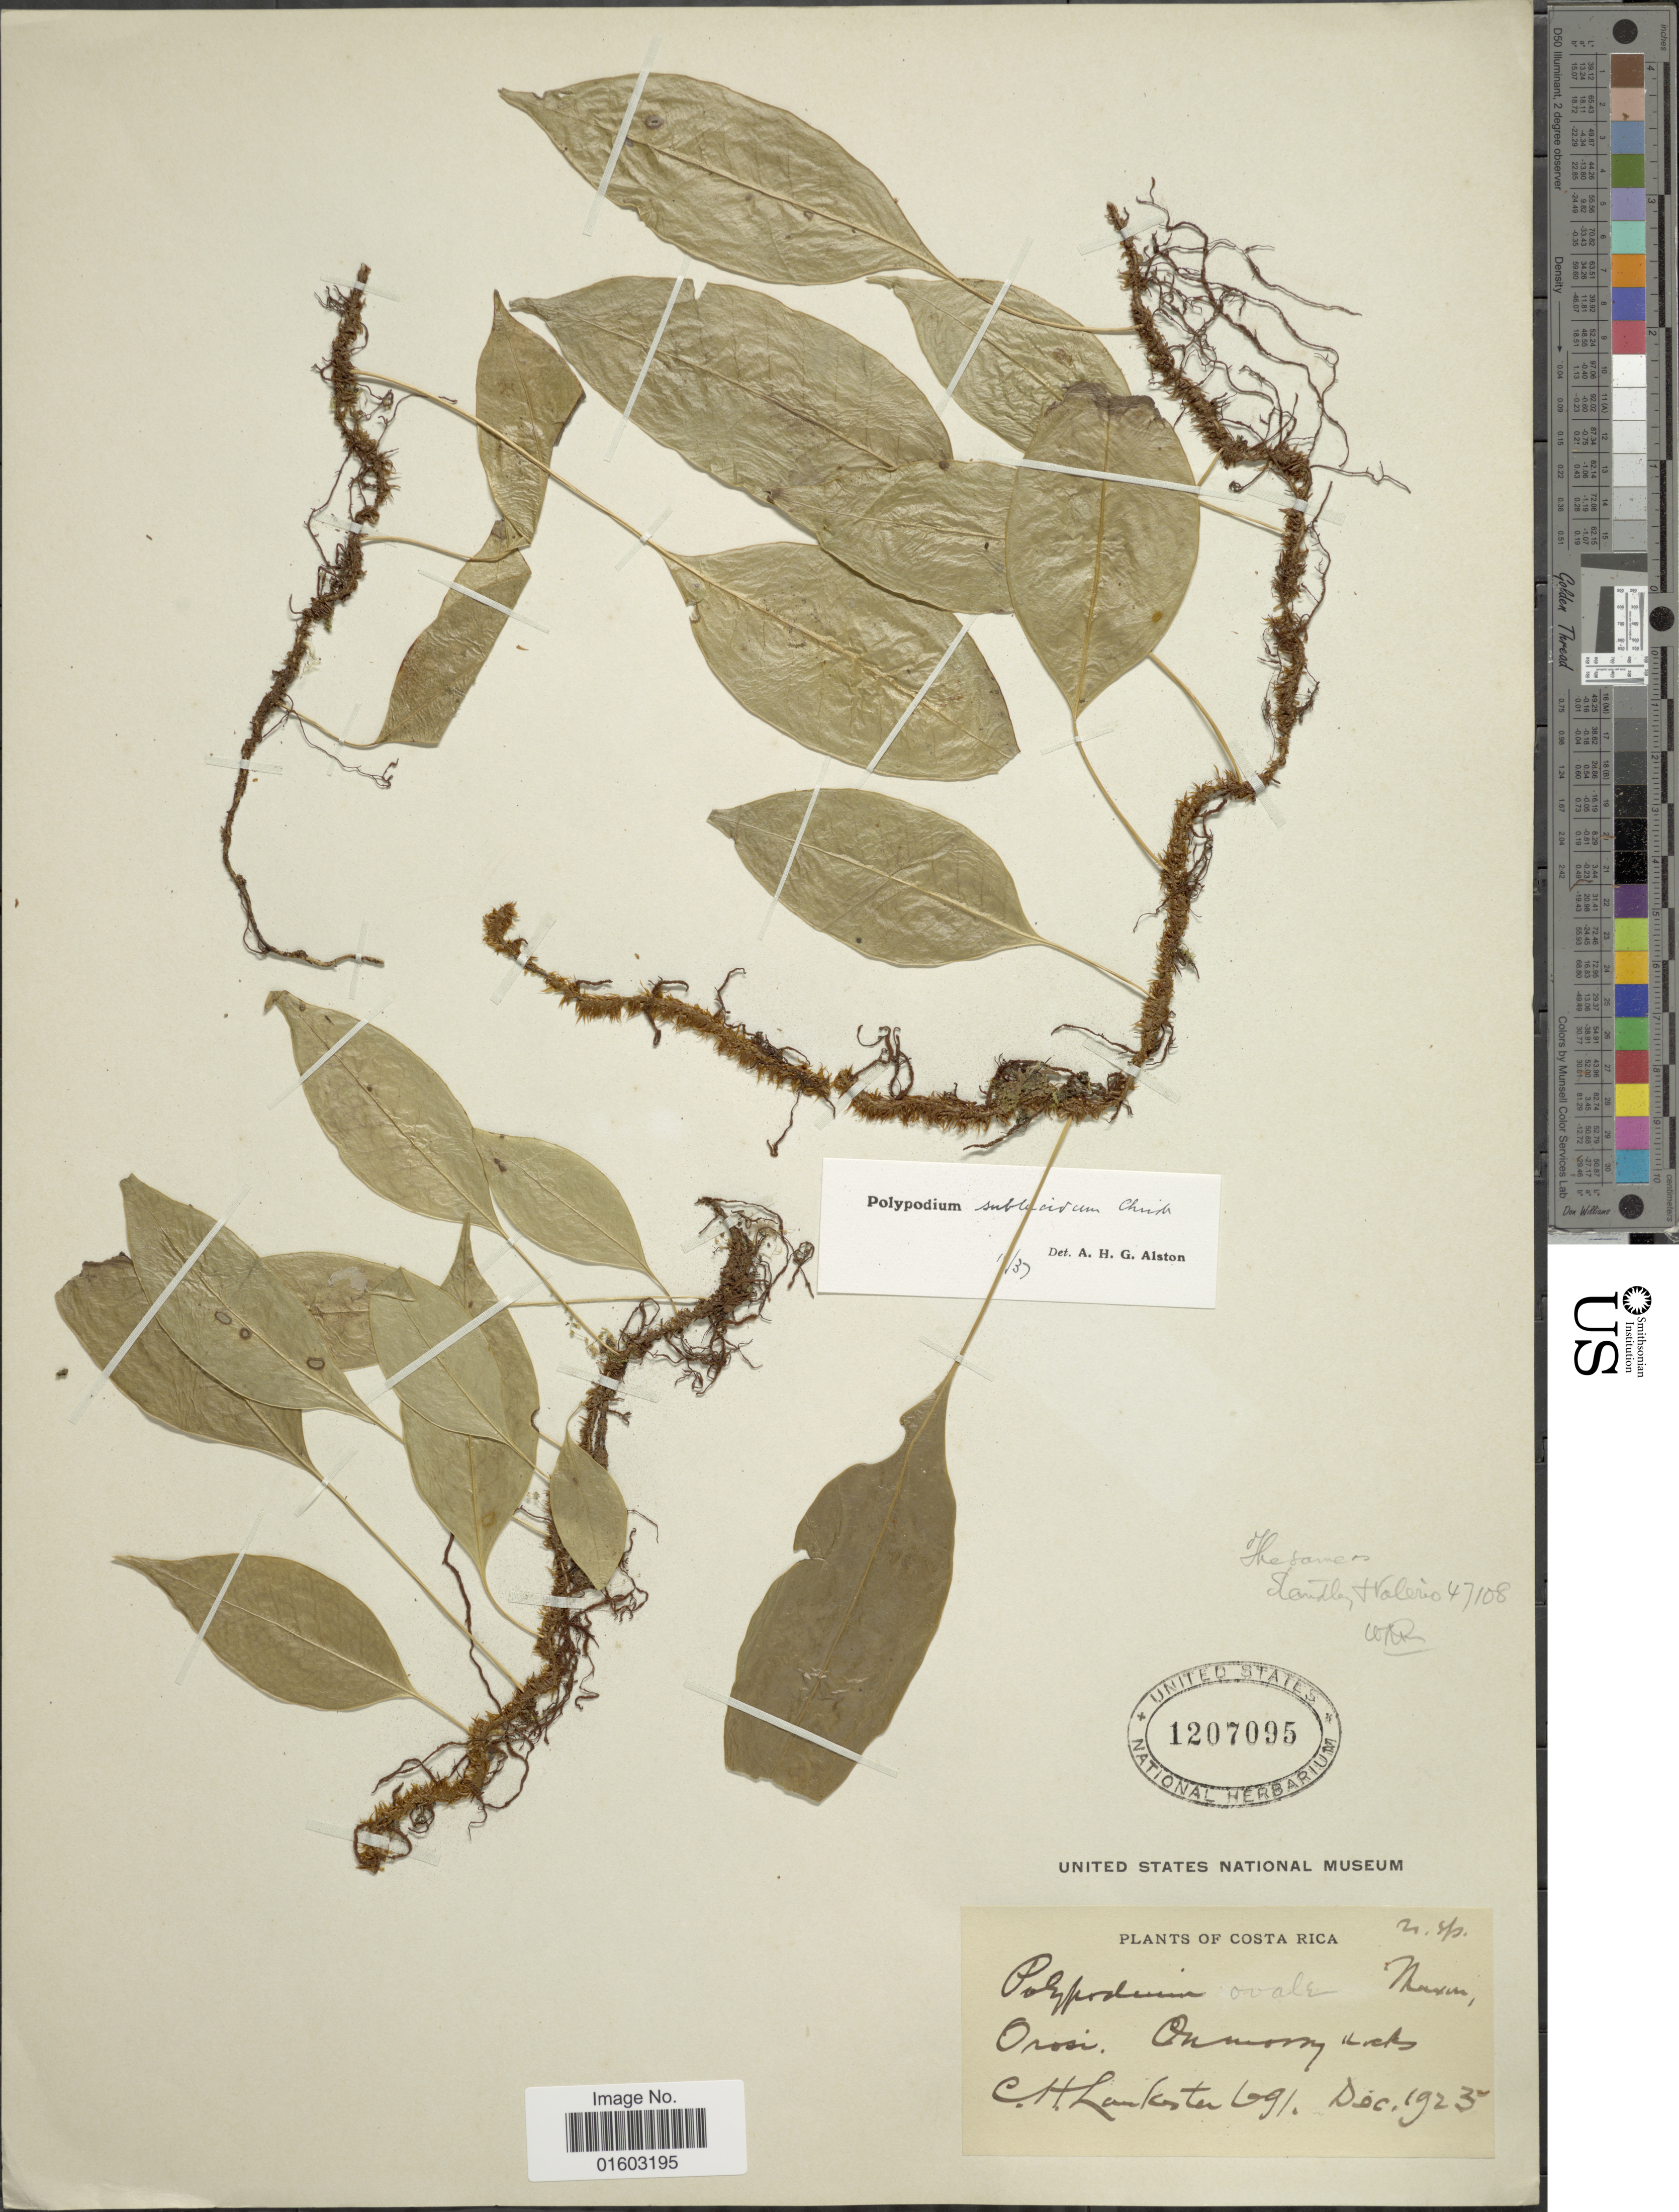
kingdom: Plantae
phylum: Tracheophyta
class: Polypodiopsida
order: Polypodiales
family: Polypodiaceae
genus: Campyloneurum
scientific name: Campyloneurum sublucidum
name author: (Christ) Ching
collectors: C. H. Lankester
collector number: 691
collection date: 1925-12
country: Costa Rica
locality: Orosi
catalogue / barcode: US 1207095